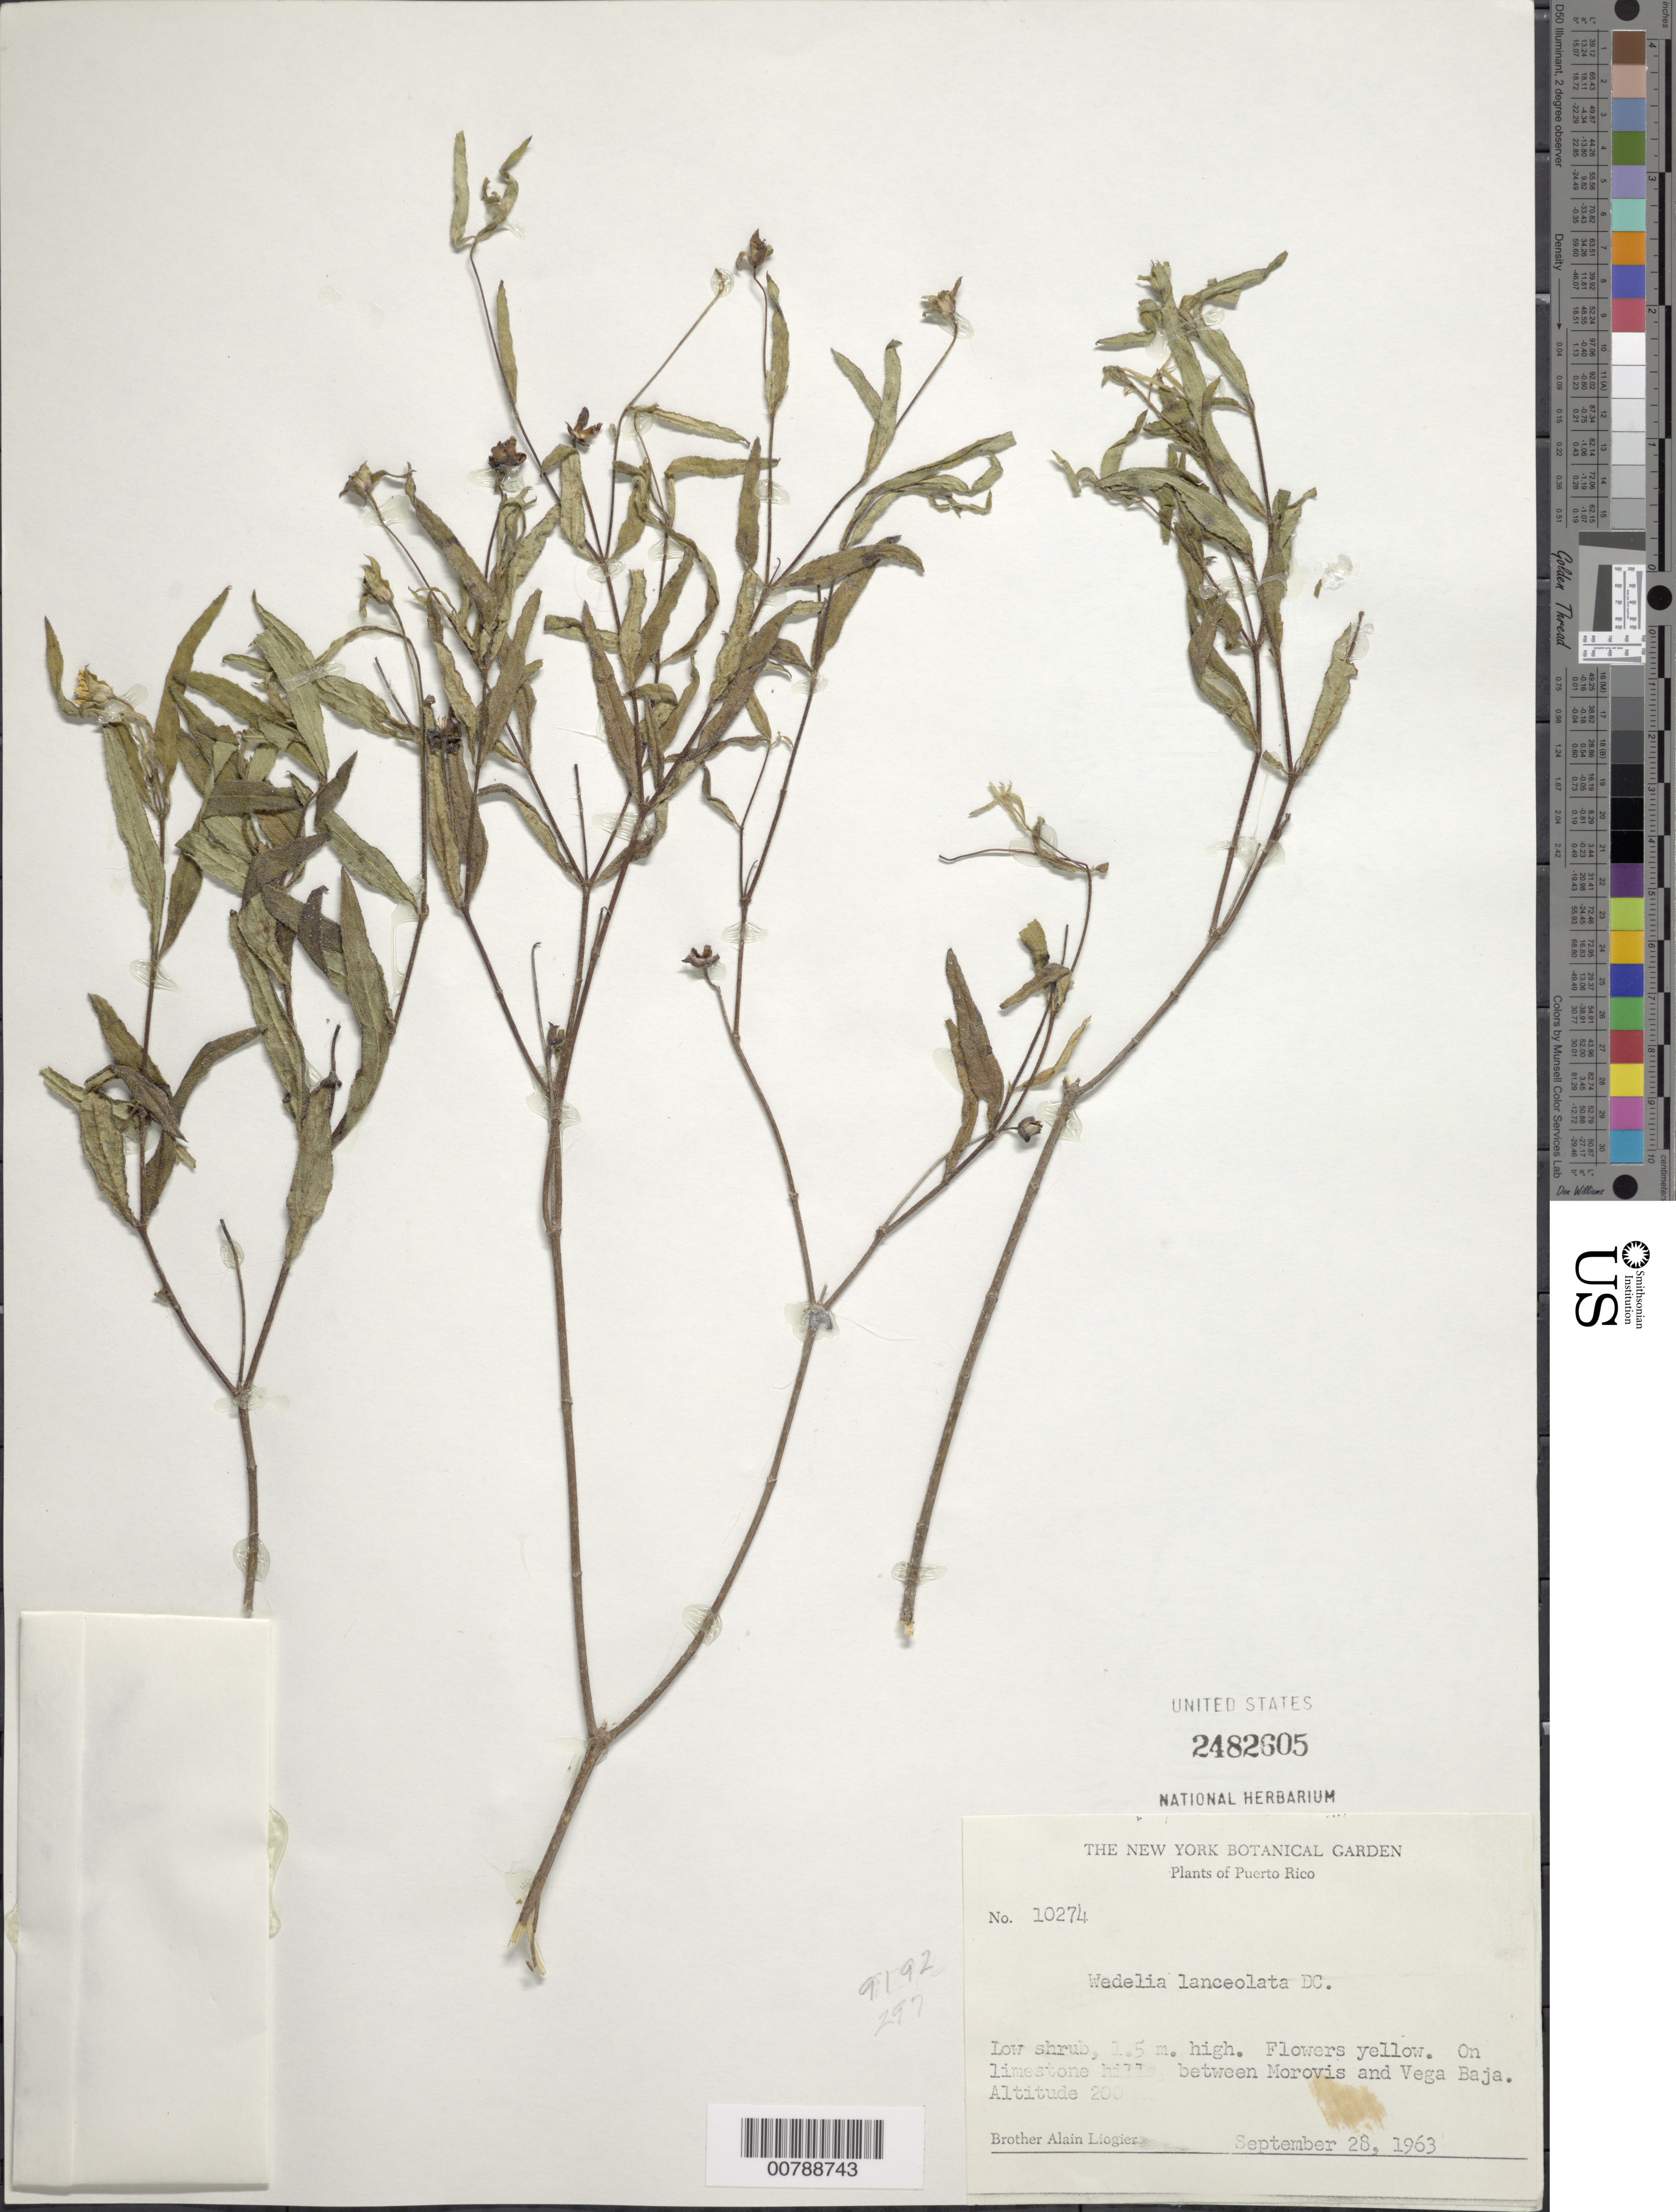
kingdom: Plantae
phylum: Tracheophyta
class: Magnoliopsida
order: Asterales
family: Asteraceae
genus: Wedelia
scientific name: Wedelia lanceolata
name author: DC.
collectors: A. H. Liogier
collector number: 10274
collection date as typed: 28 Sep 1963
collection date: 1963-09-28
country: Puerto Rico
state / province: Vega Baja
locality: On limestone hills between Morovis and Vega Baja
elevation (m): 200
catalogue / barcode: US 2482605